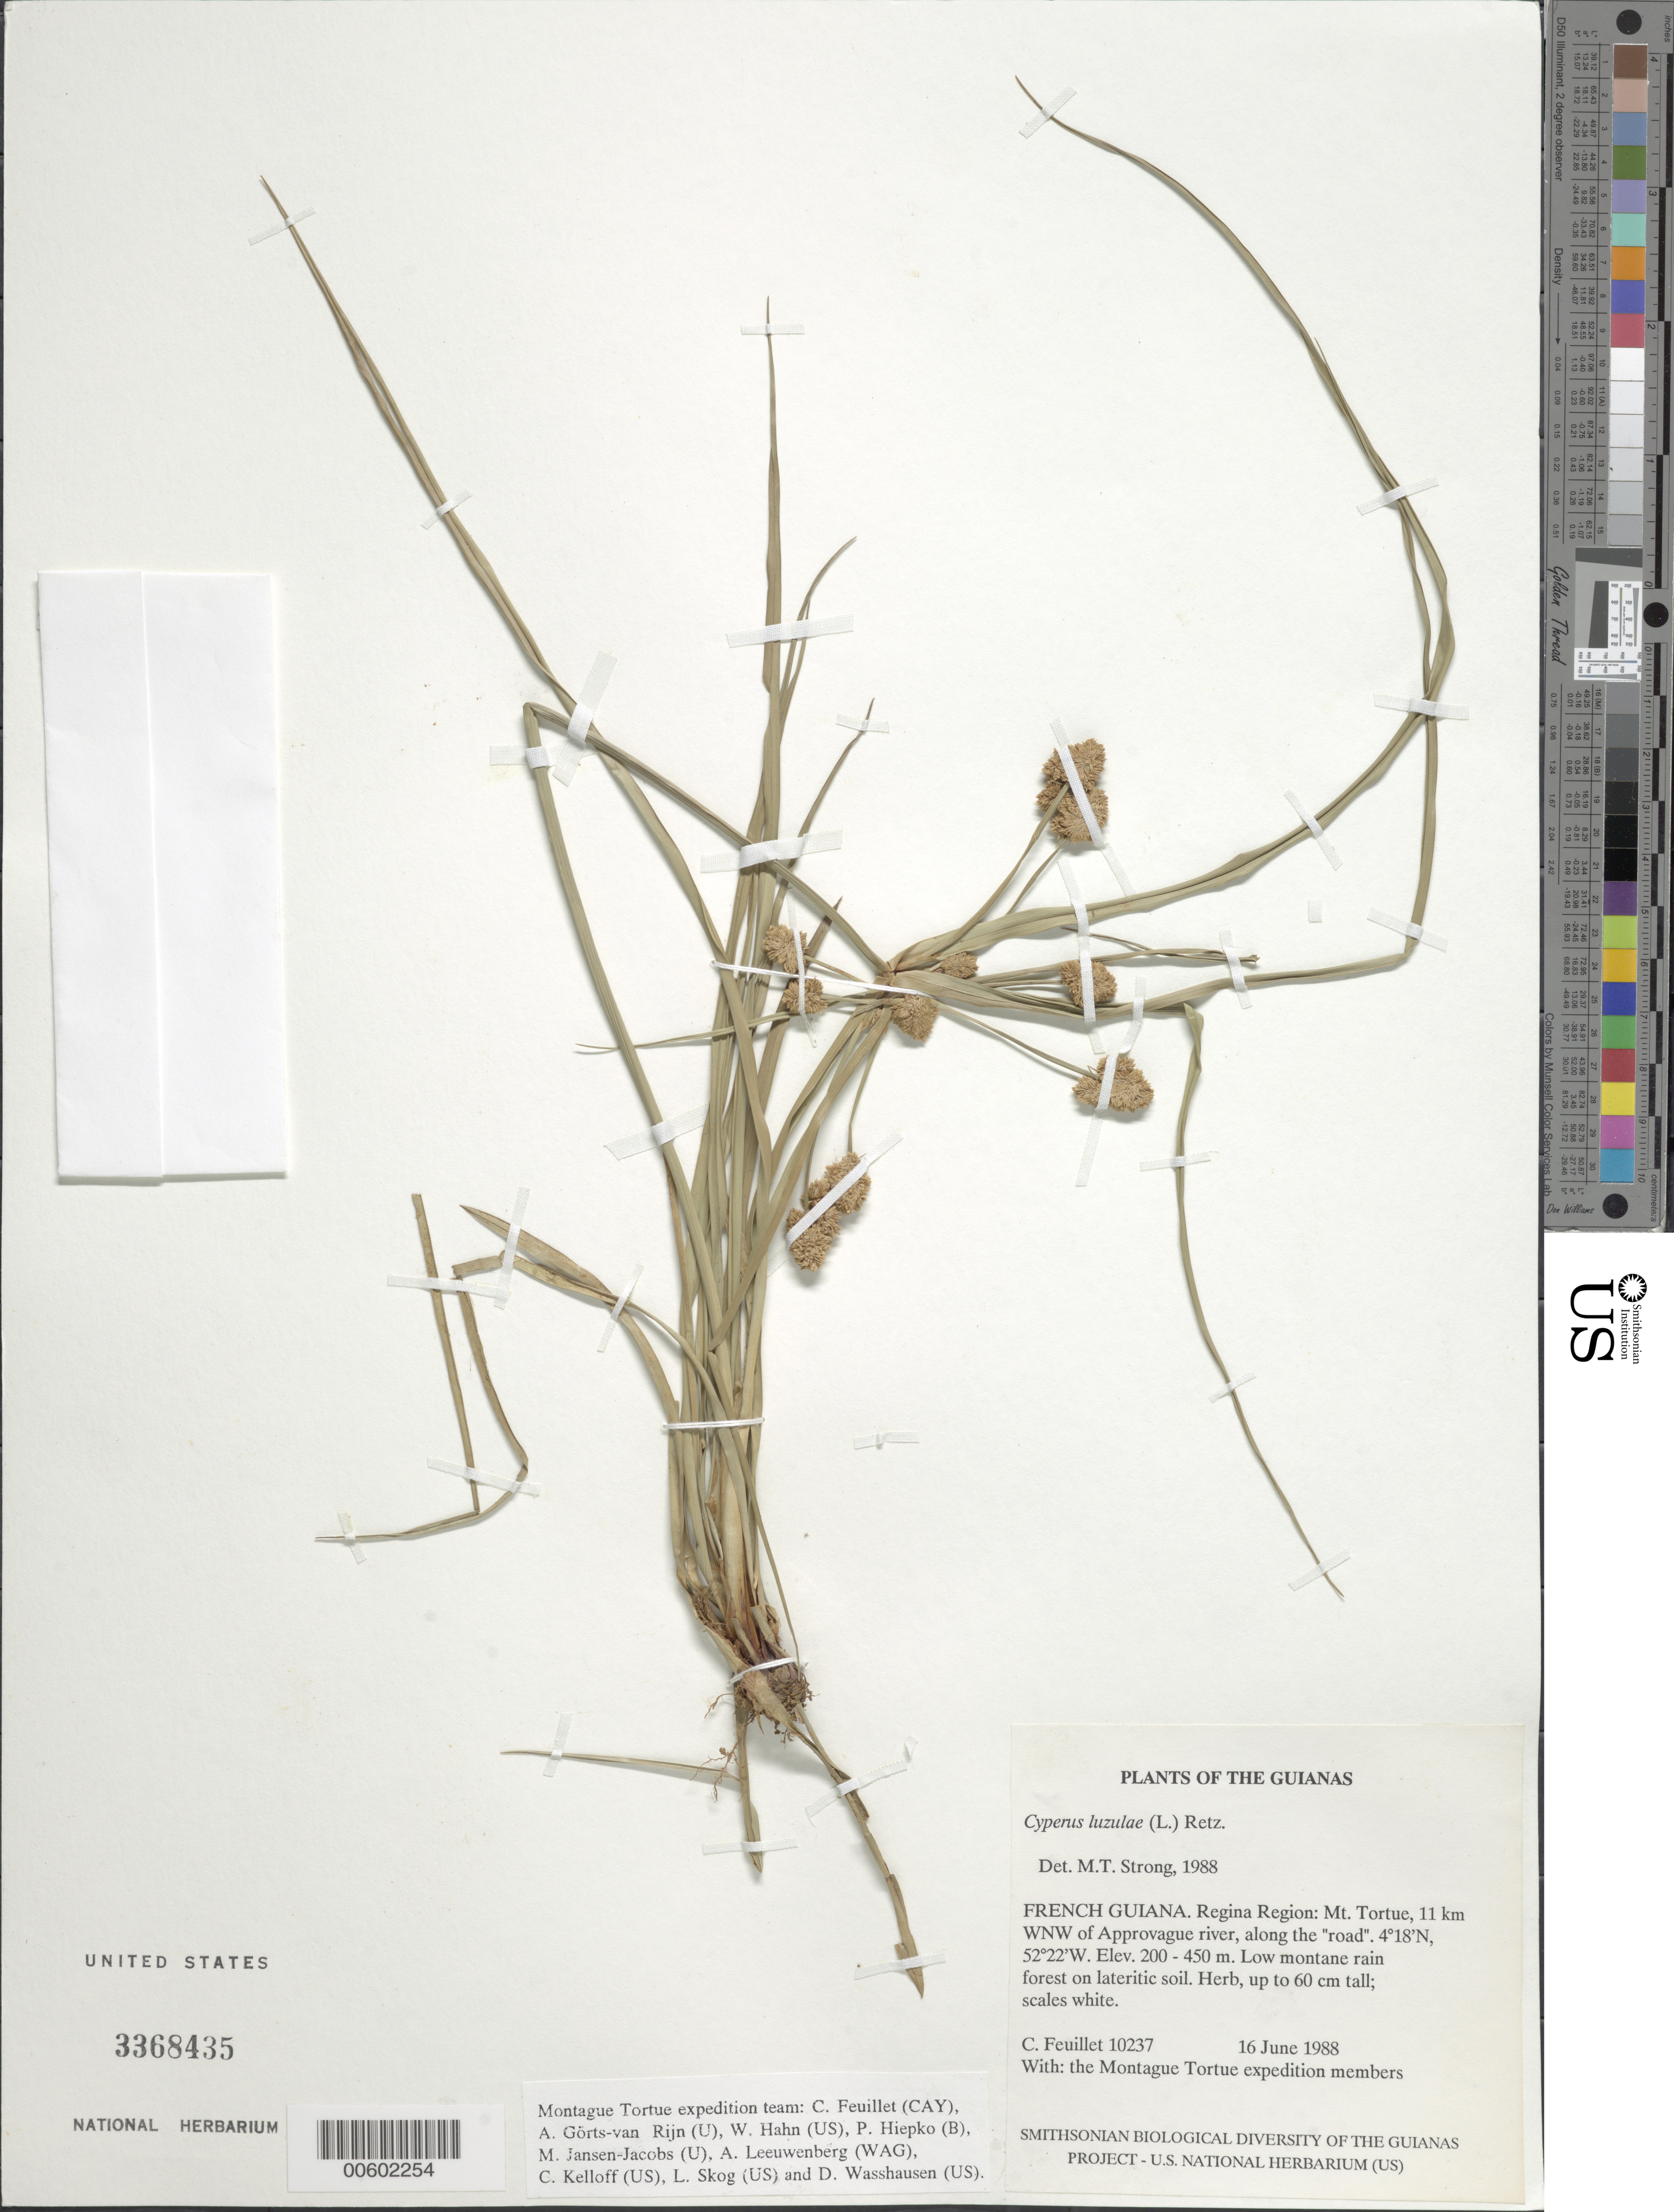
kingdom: Plantae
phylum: Tracheophyta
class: Liliopsida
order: Poales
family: Cyperaceae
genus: Cyperus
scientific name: Cyperus luzulae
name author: (L.) Rottb. ex Retz.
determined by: Strong, M. T., (US), Smithsonian Institution - National Museum of Natural History (UNITED STATES)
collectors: C. Feuillet & Montagne Torte Exped. members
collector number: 10237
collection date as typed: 16 June 1988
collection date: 1988-06-16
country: French Guiana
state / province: Cayenne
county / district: Regina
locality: Mt. Tortue, 11 km WNW of Approuague river, along the "road"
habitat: Low montane rain forest on lateritic soil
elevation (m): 200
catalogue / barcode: US 3368435